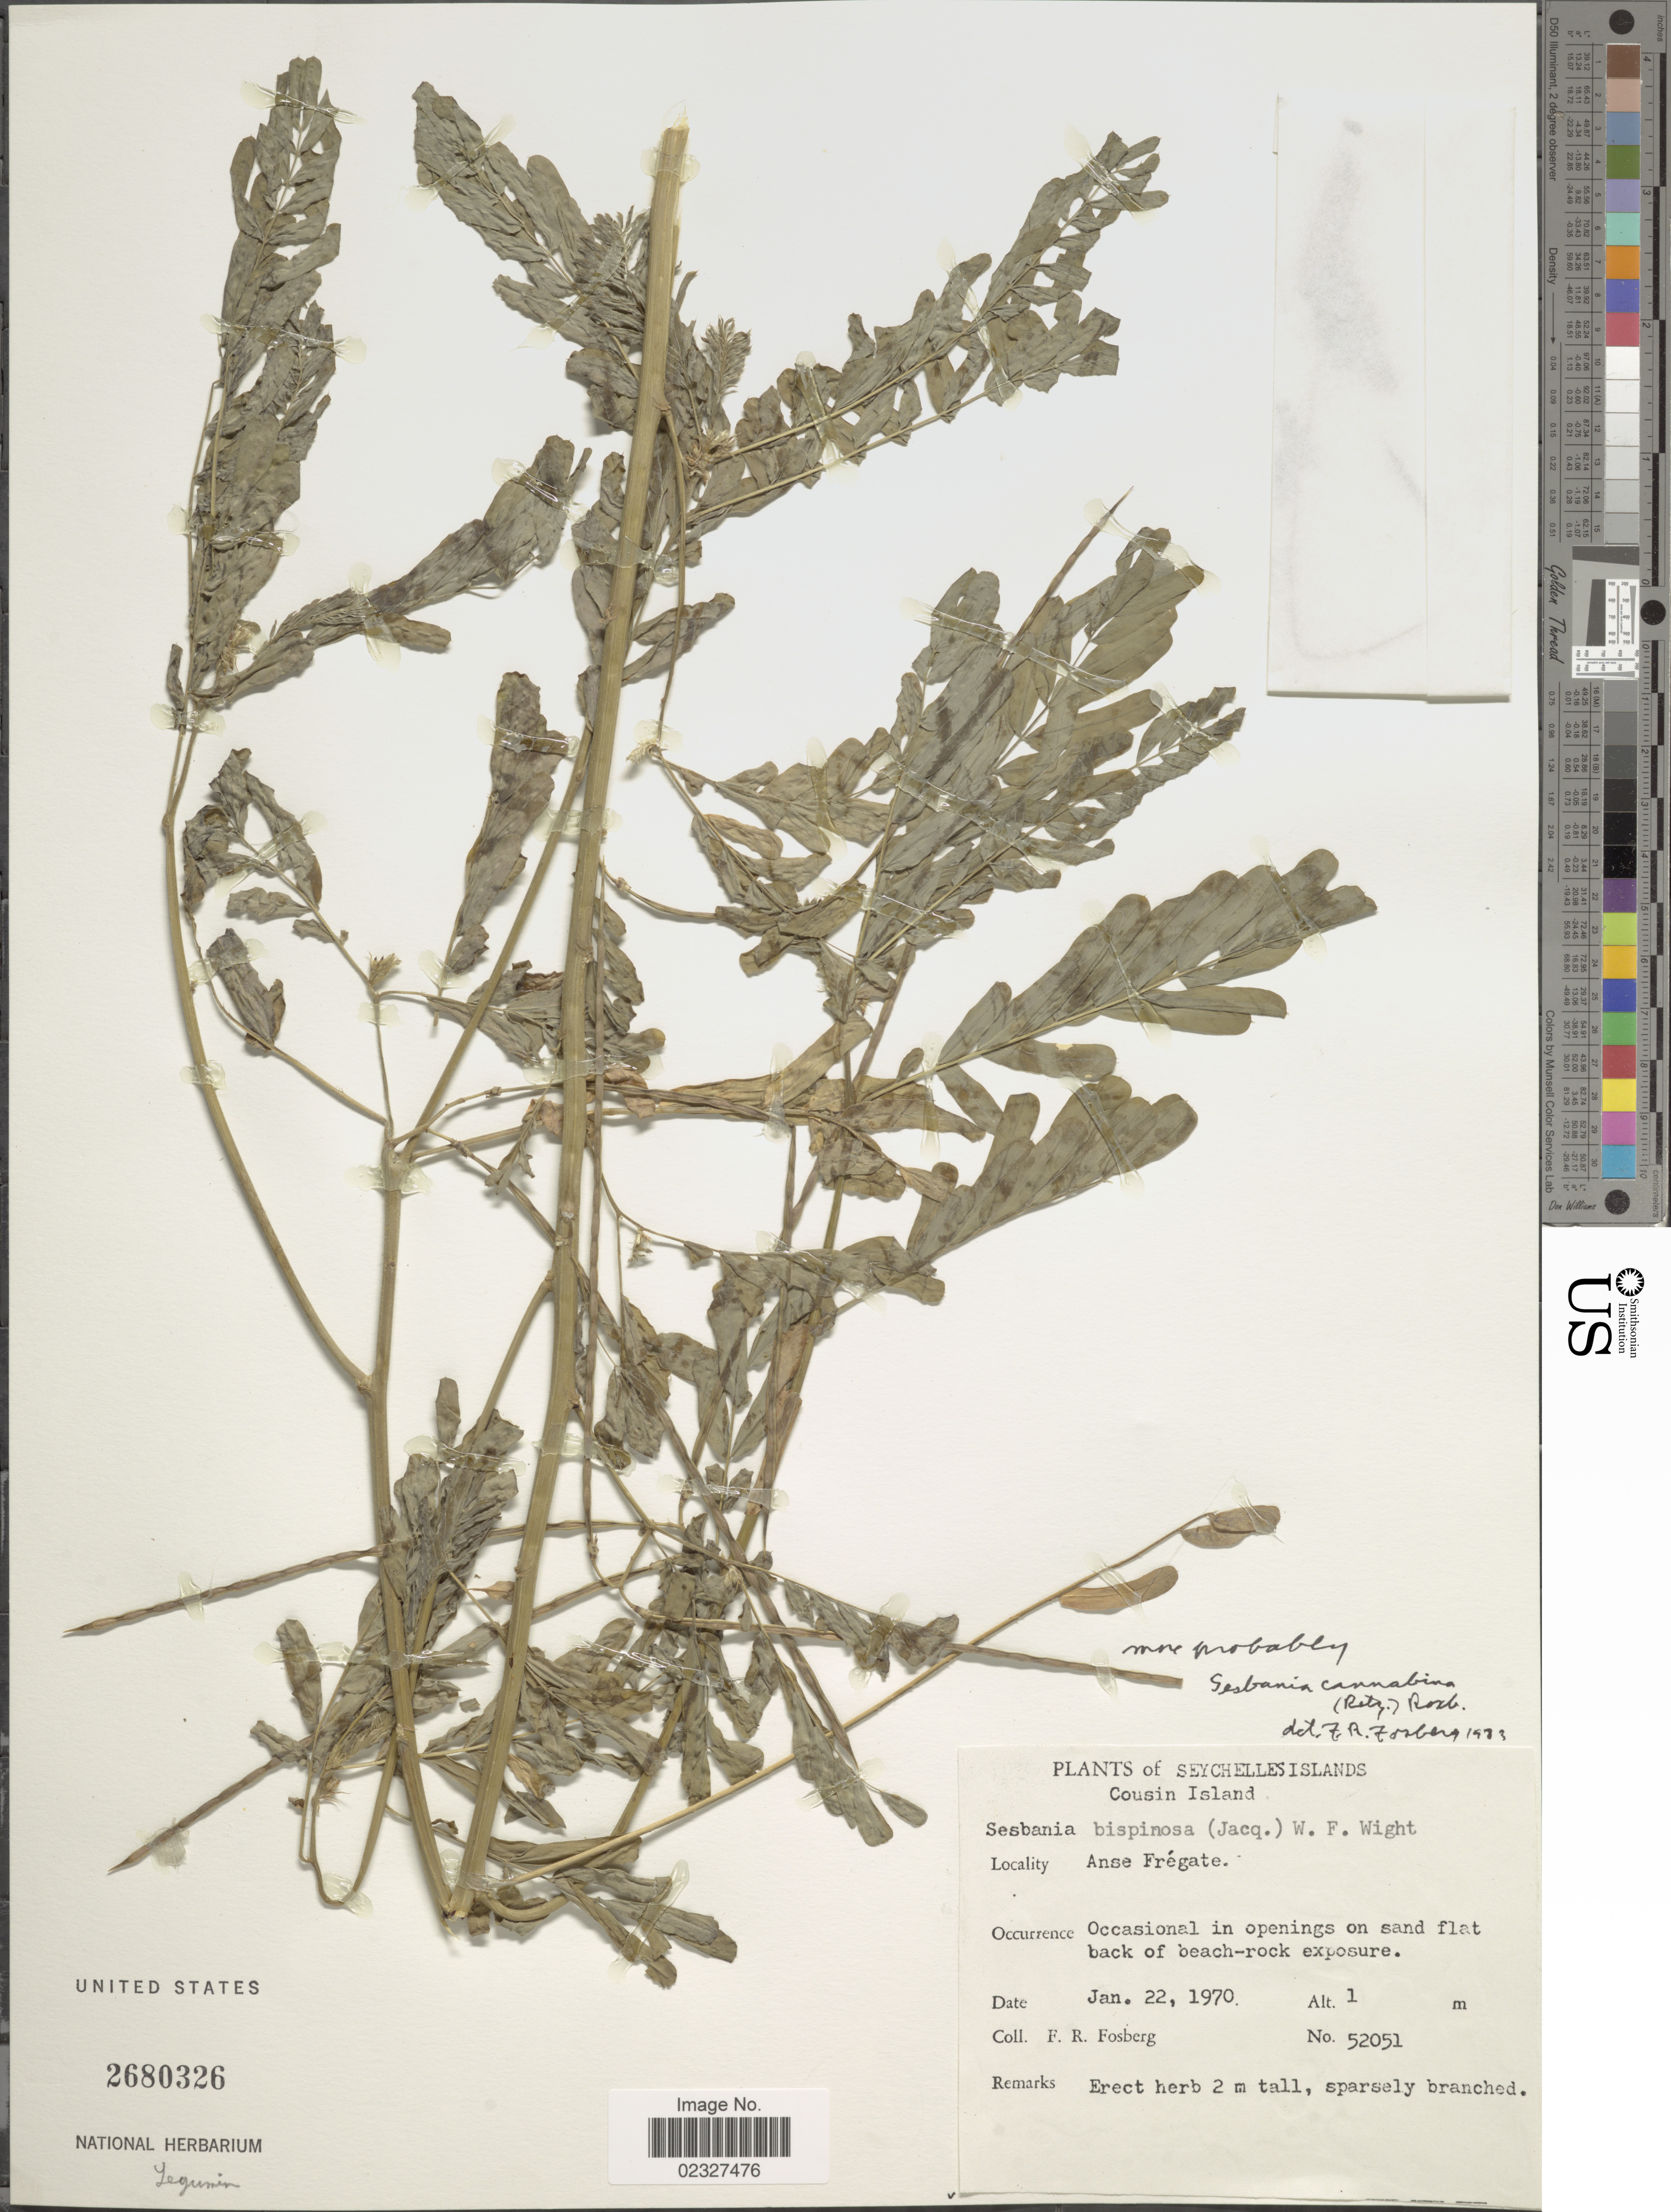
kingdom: Plantae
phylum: Tracheophyta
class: Magnoliopsida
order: Fabales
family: Fabaceae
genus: Sesbania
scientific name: Sesbania cannabina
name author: (Retz.) Poir.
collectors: F. R. Fosberg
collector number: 52051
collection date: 1970-01-22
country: Seychelles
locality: Seychelles Islands, Cousin Island, Anse Fregate, occasional in openings on sand flat back of beach-rock exposure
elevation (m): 1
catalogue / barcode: US 2680326